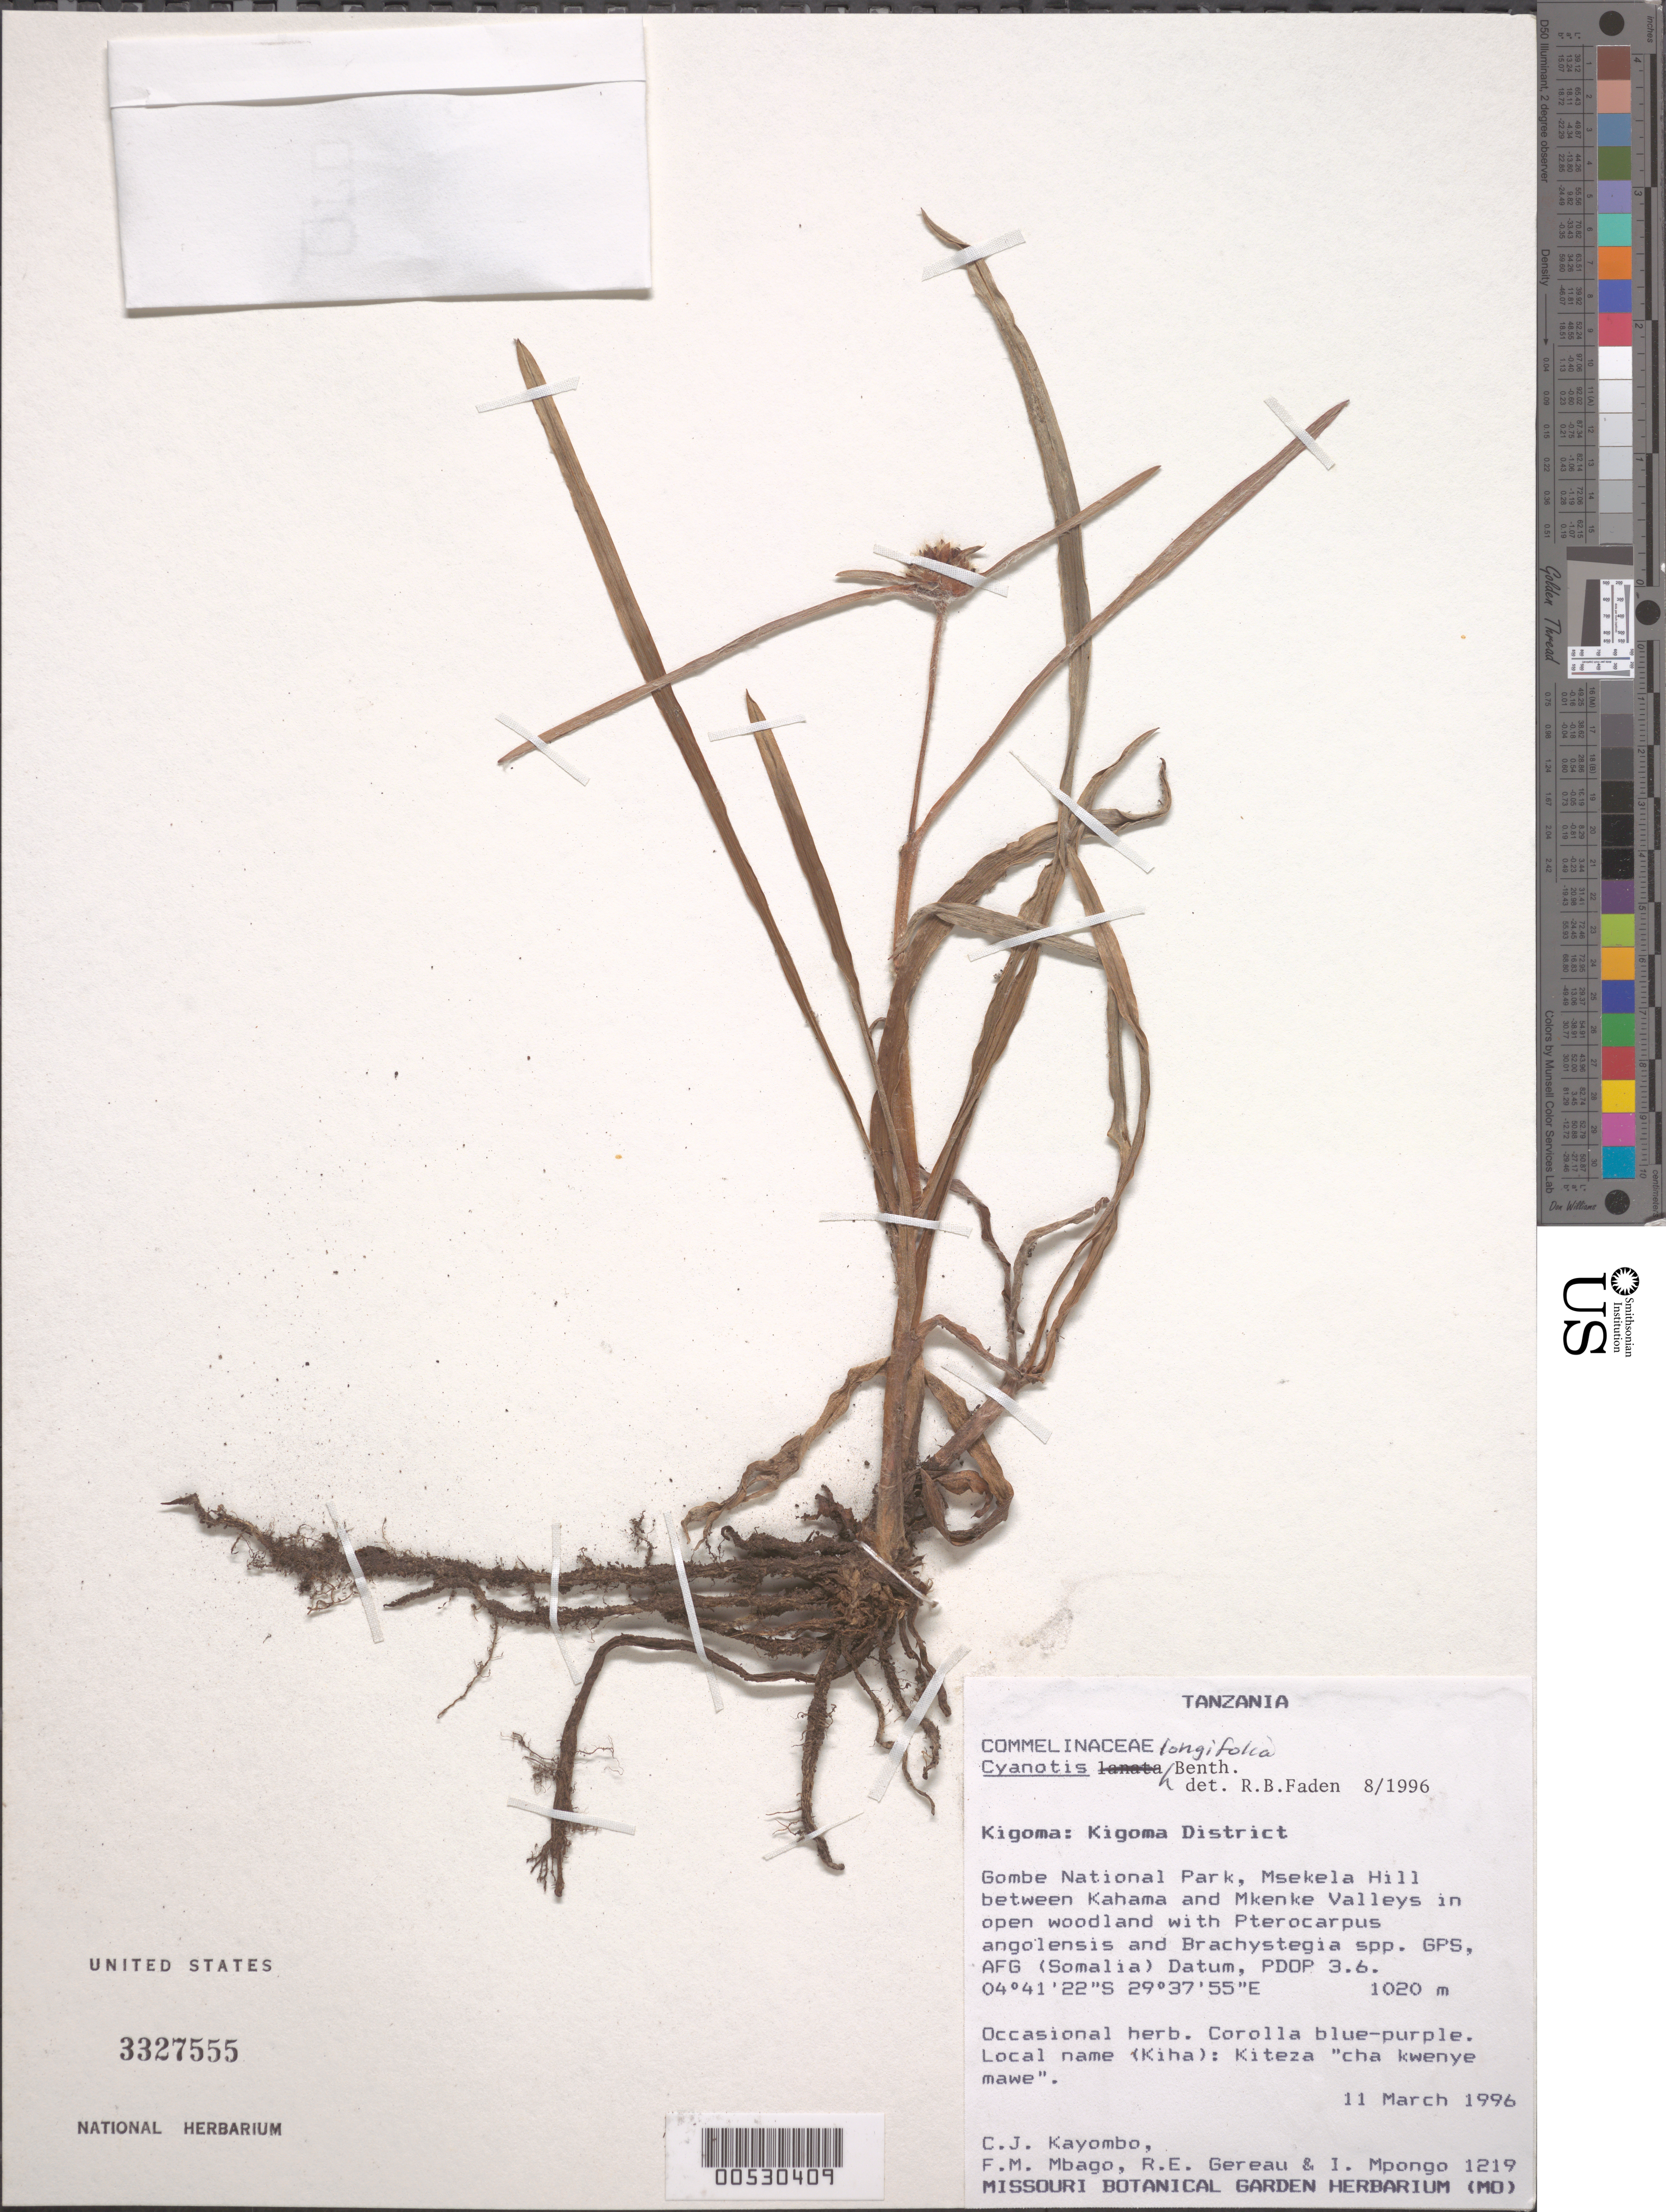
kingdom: Plantae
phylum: Tracheophyta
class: Liliopsida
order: Commelinales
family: Commelinaceae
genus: Cyanotis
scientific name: Cyanotis longifolia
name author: Benth.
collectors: C. J. Kayombo, R. E. Gereau, I. Mpongo & F. Mbago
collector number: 1219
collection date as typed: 11 Mar 1996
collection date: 1996-03-11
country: Tanzania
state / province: Kigoma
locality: Kigoma dist., gombe national park, msekela hill between kahama and mkenke valleys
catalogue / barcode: US 3327555